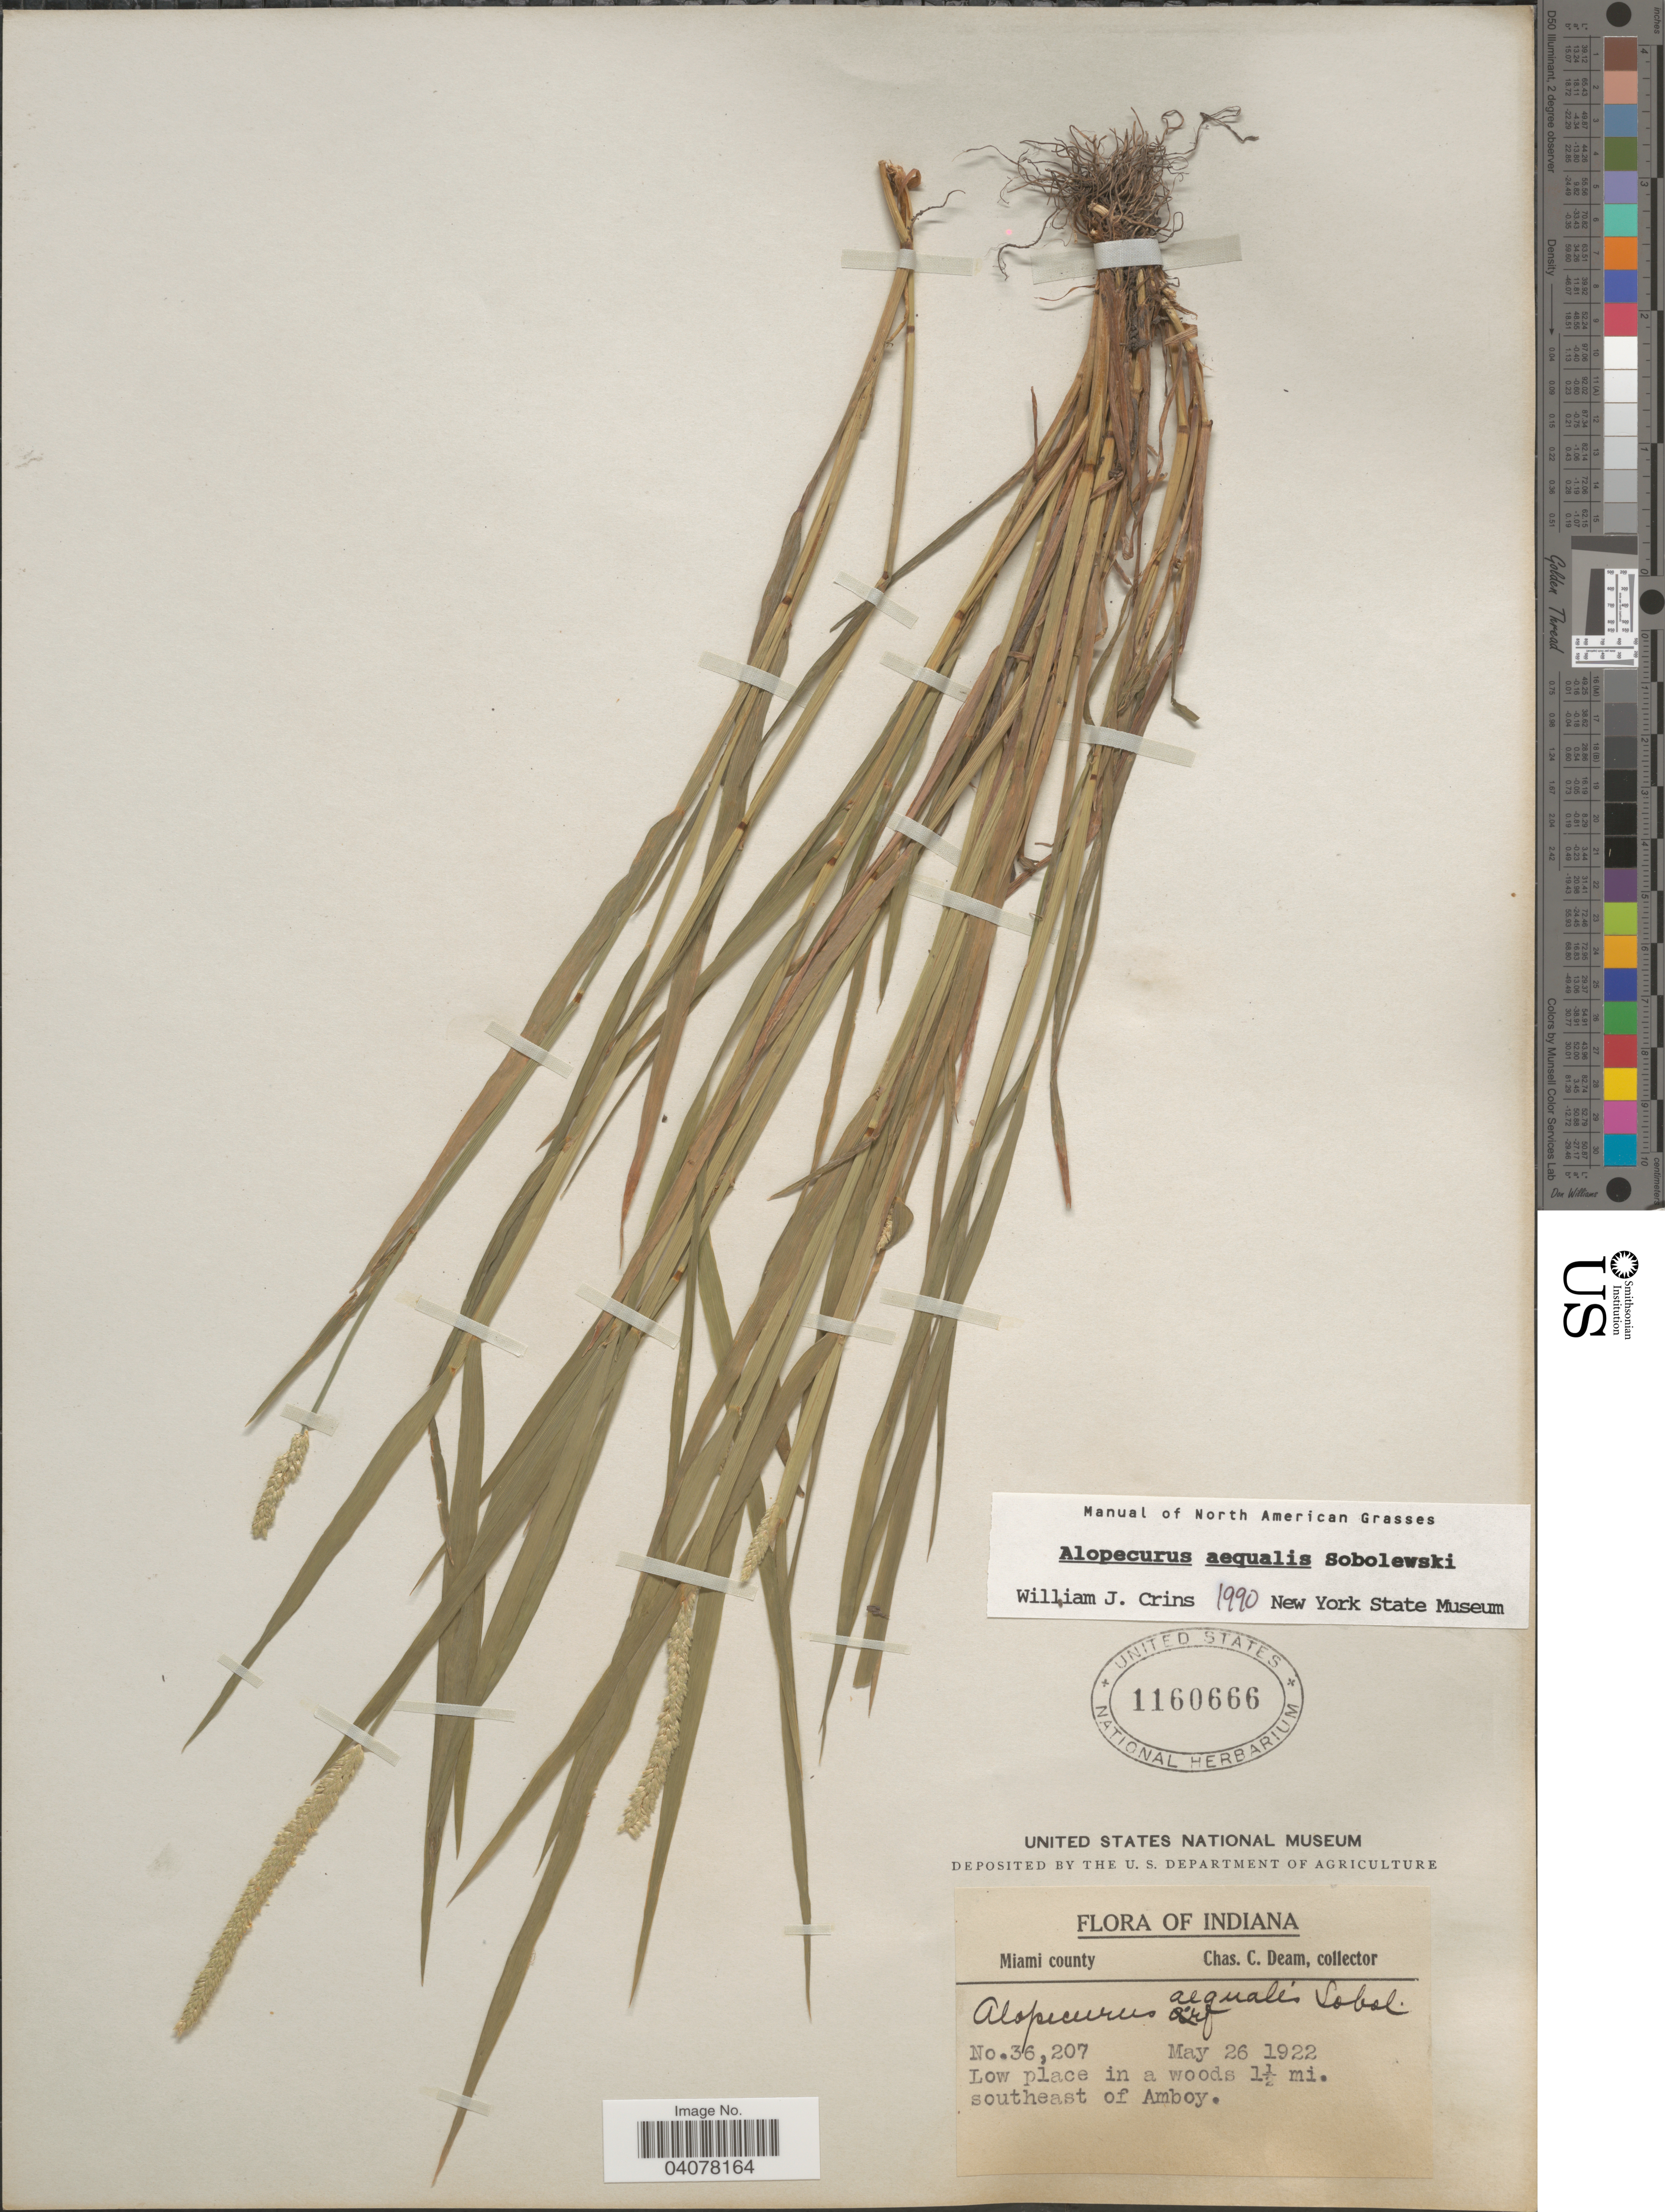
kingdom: Plantae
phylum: Tracheophyta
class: Liliopsida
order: Poales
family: Poaceae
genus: Alopecurus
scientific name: Alopecurus aequalis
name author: Sobol.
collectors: C. C. Deam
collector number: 36207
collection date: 1922-05-26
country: United States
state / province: Indiana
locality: Miami county. Low place in a woods 1½ mi. southeast of Amboy.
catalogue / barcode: US 1160666